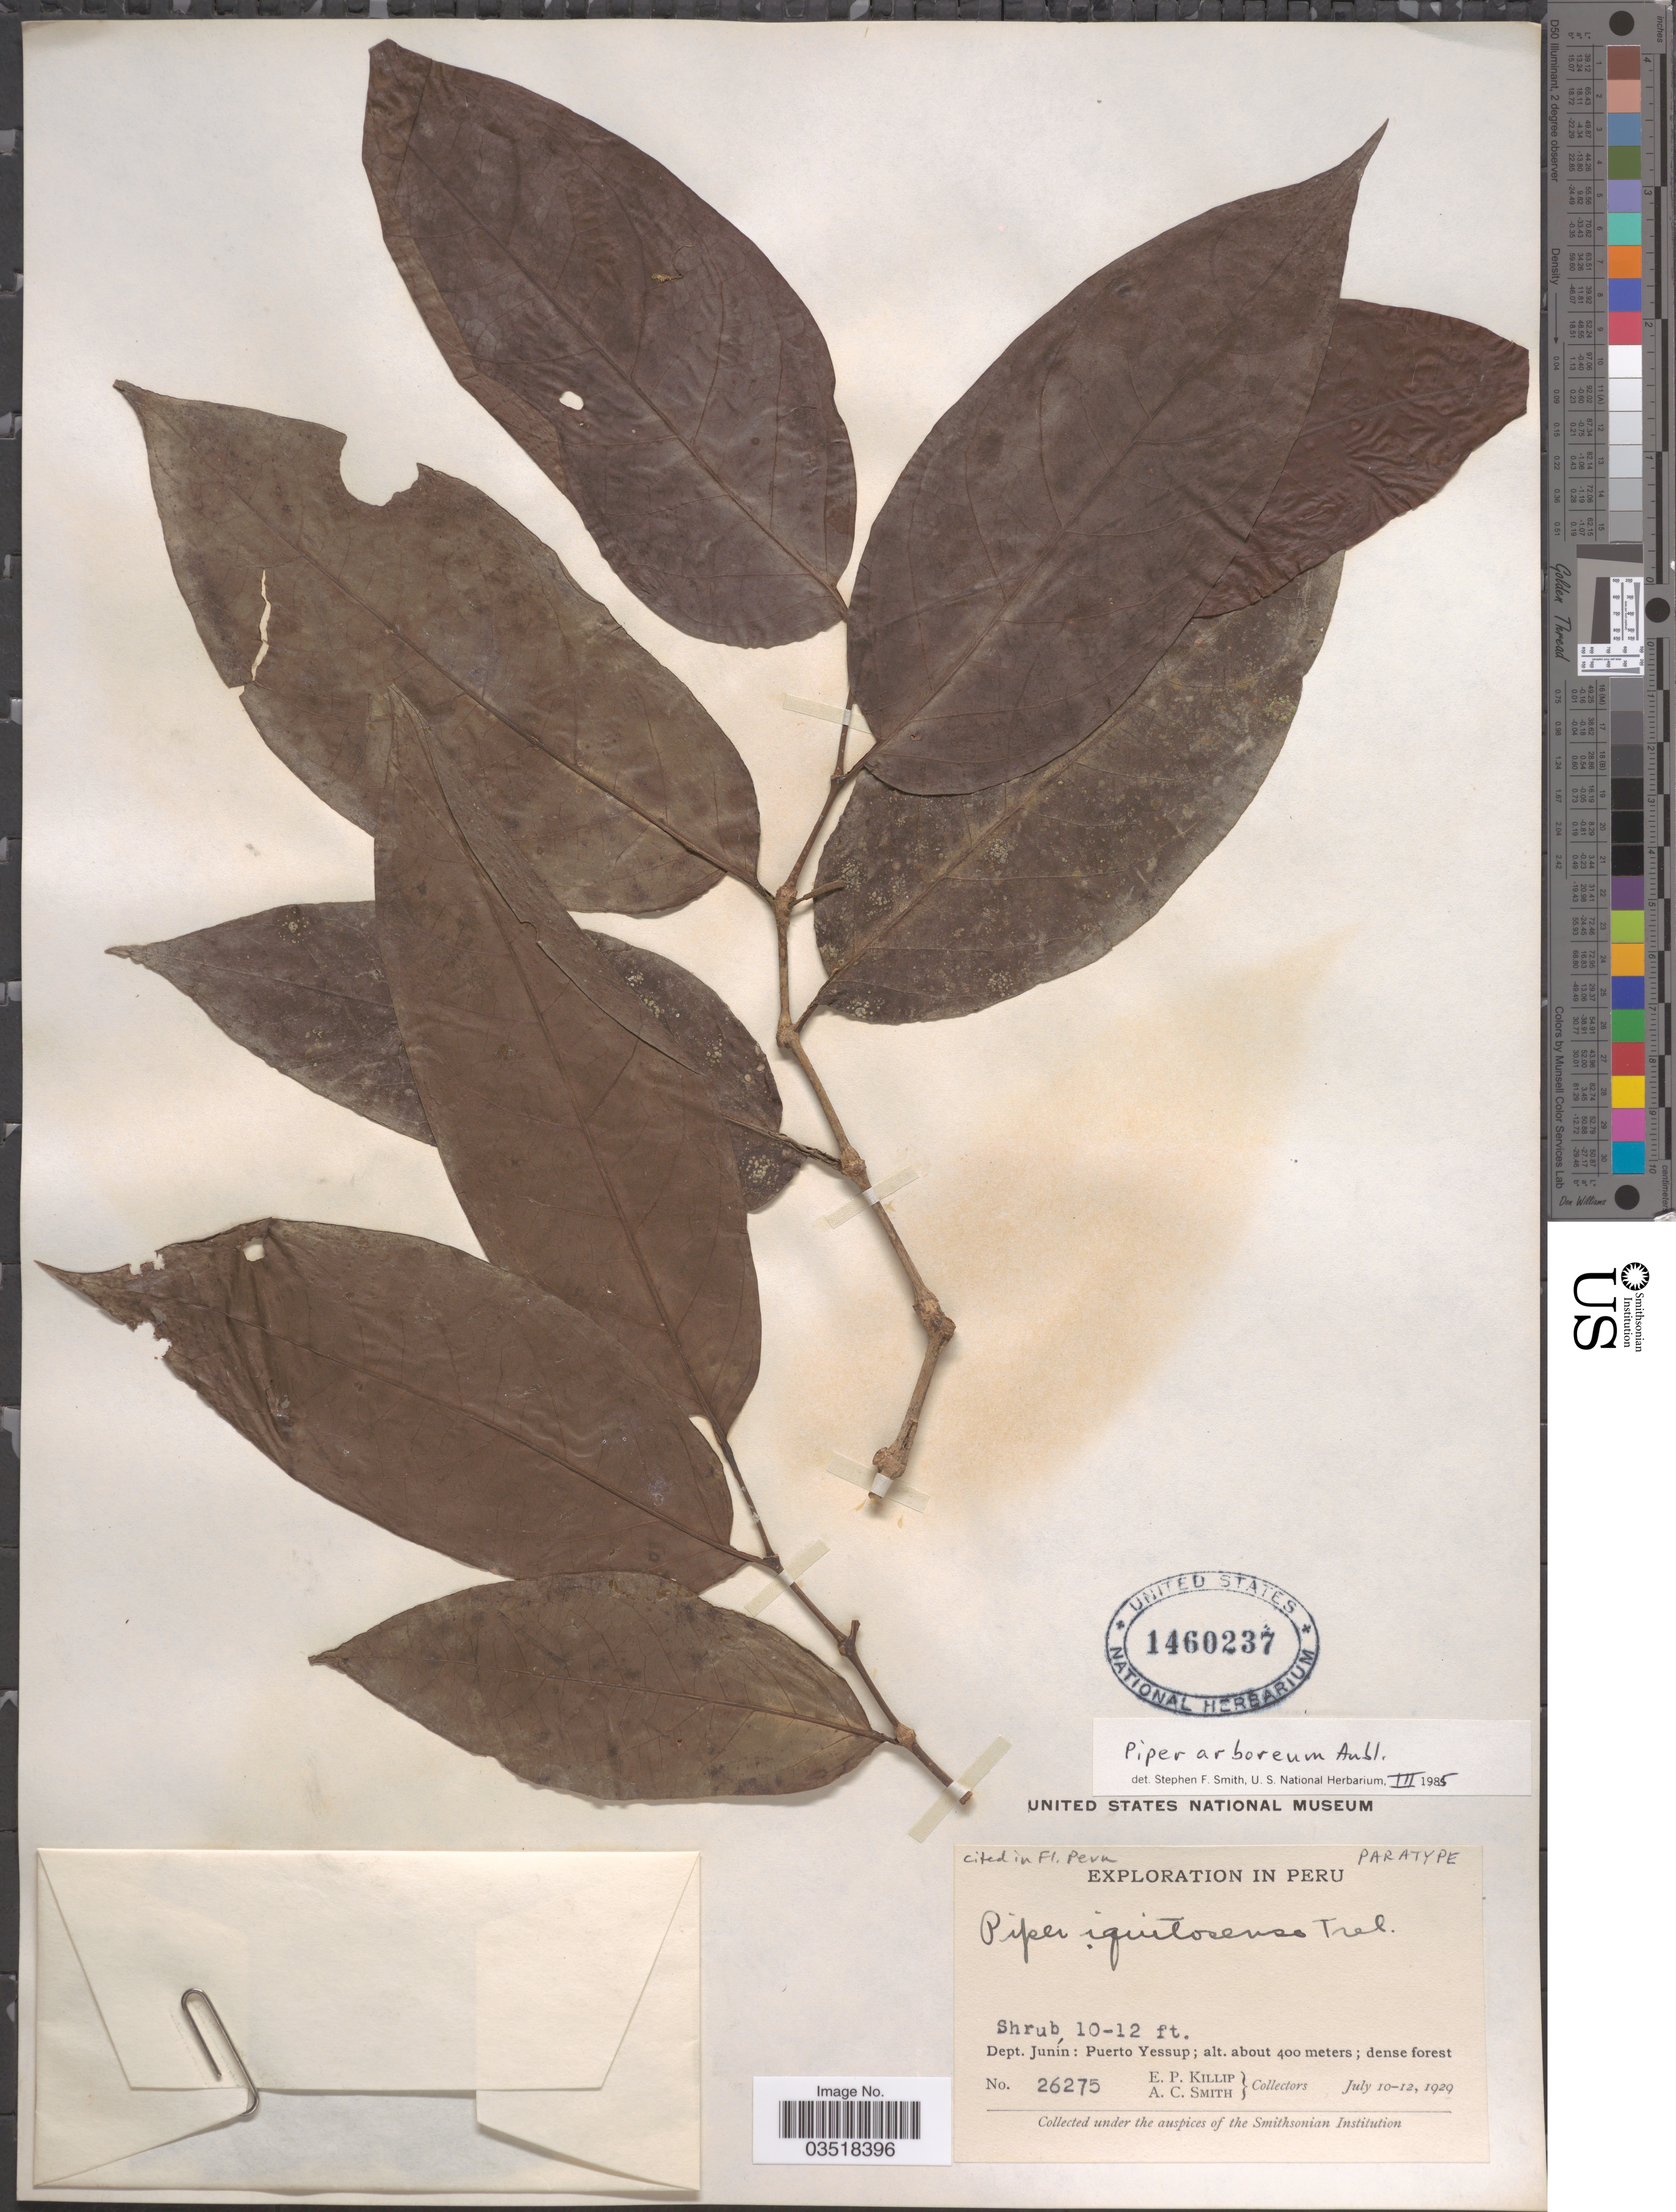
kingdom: Plantae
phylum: Tracheophyta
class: Magnoliopsida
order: Piperales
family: Piperaceae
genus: Piper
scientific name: Piper iquitosense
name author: Trel.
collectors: E. P. Killip & A. C. Smith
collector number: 26275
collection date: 1929-07-10/1929-07-12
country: Peru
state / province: Junín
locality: Dept. Junín: Puerto Yessup.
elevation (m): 400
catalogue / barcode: US 1460237